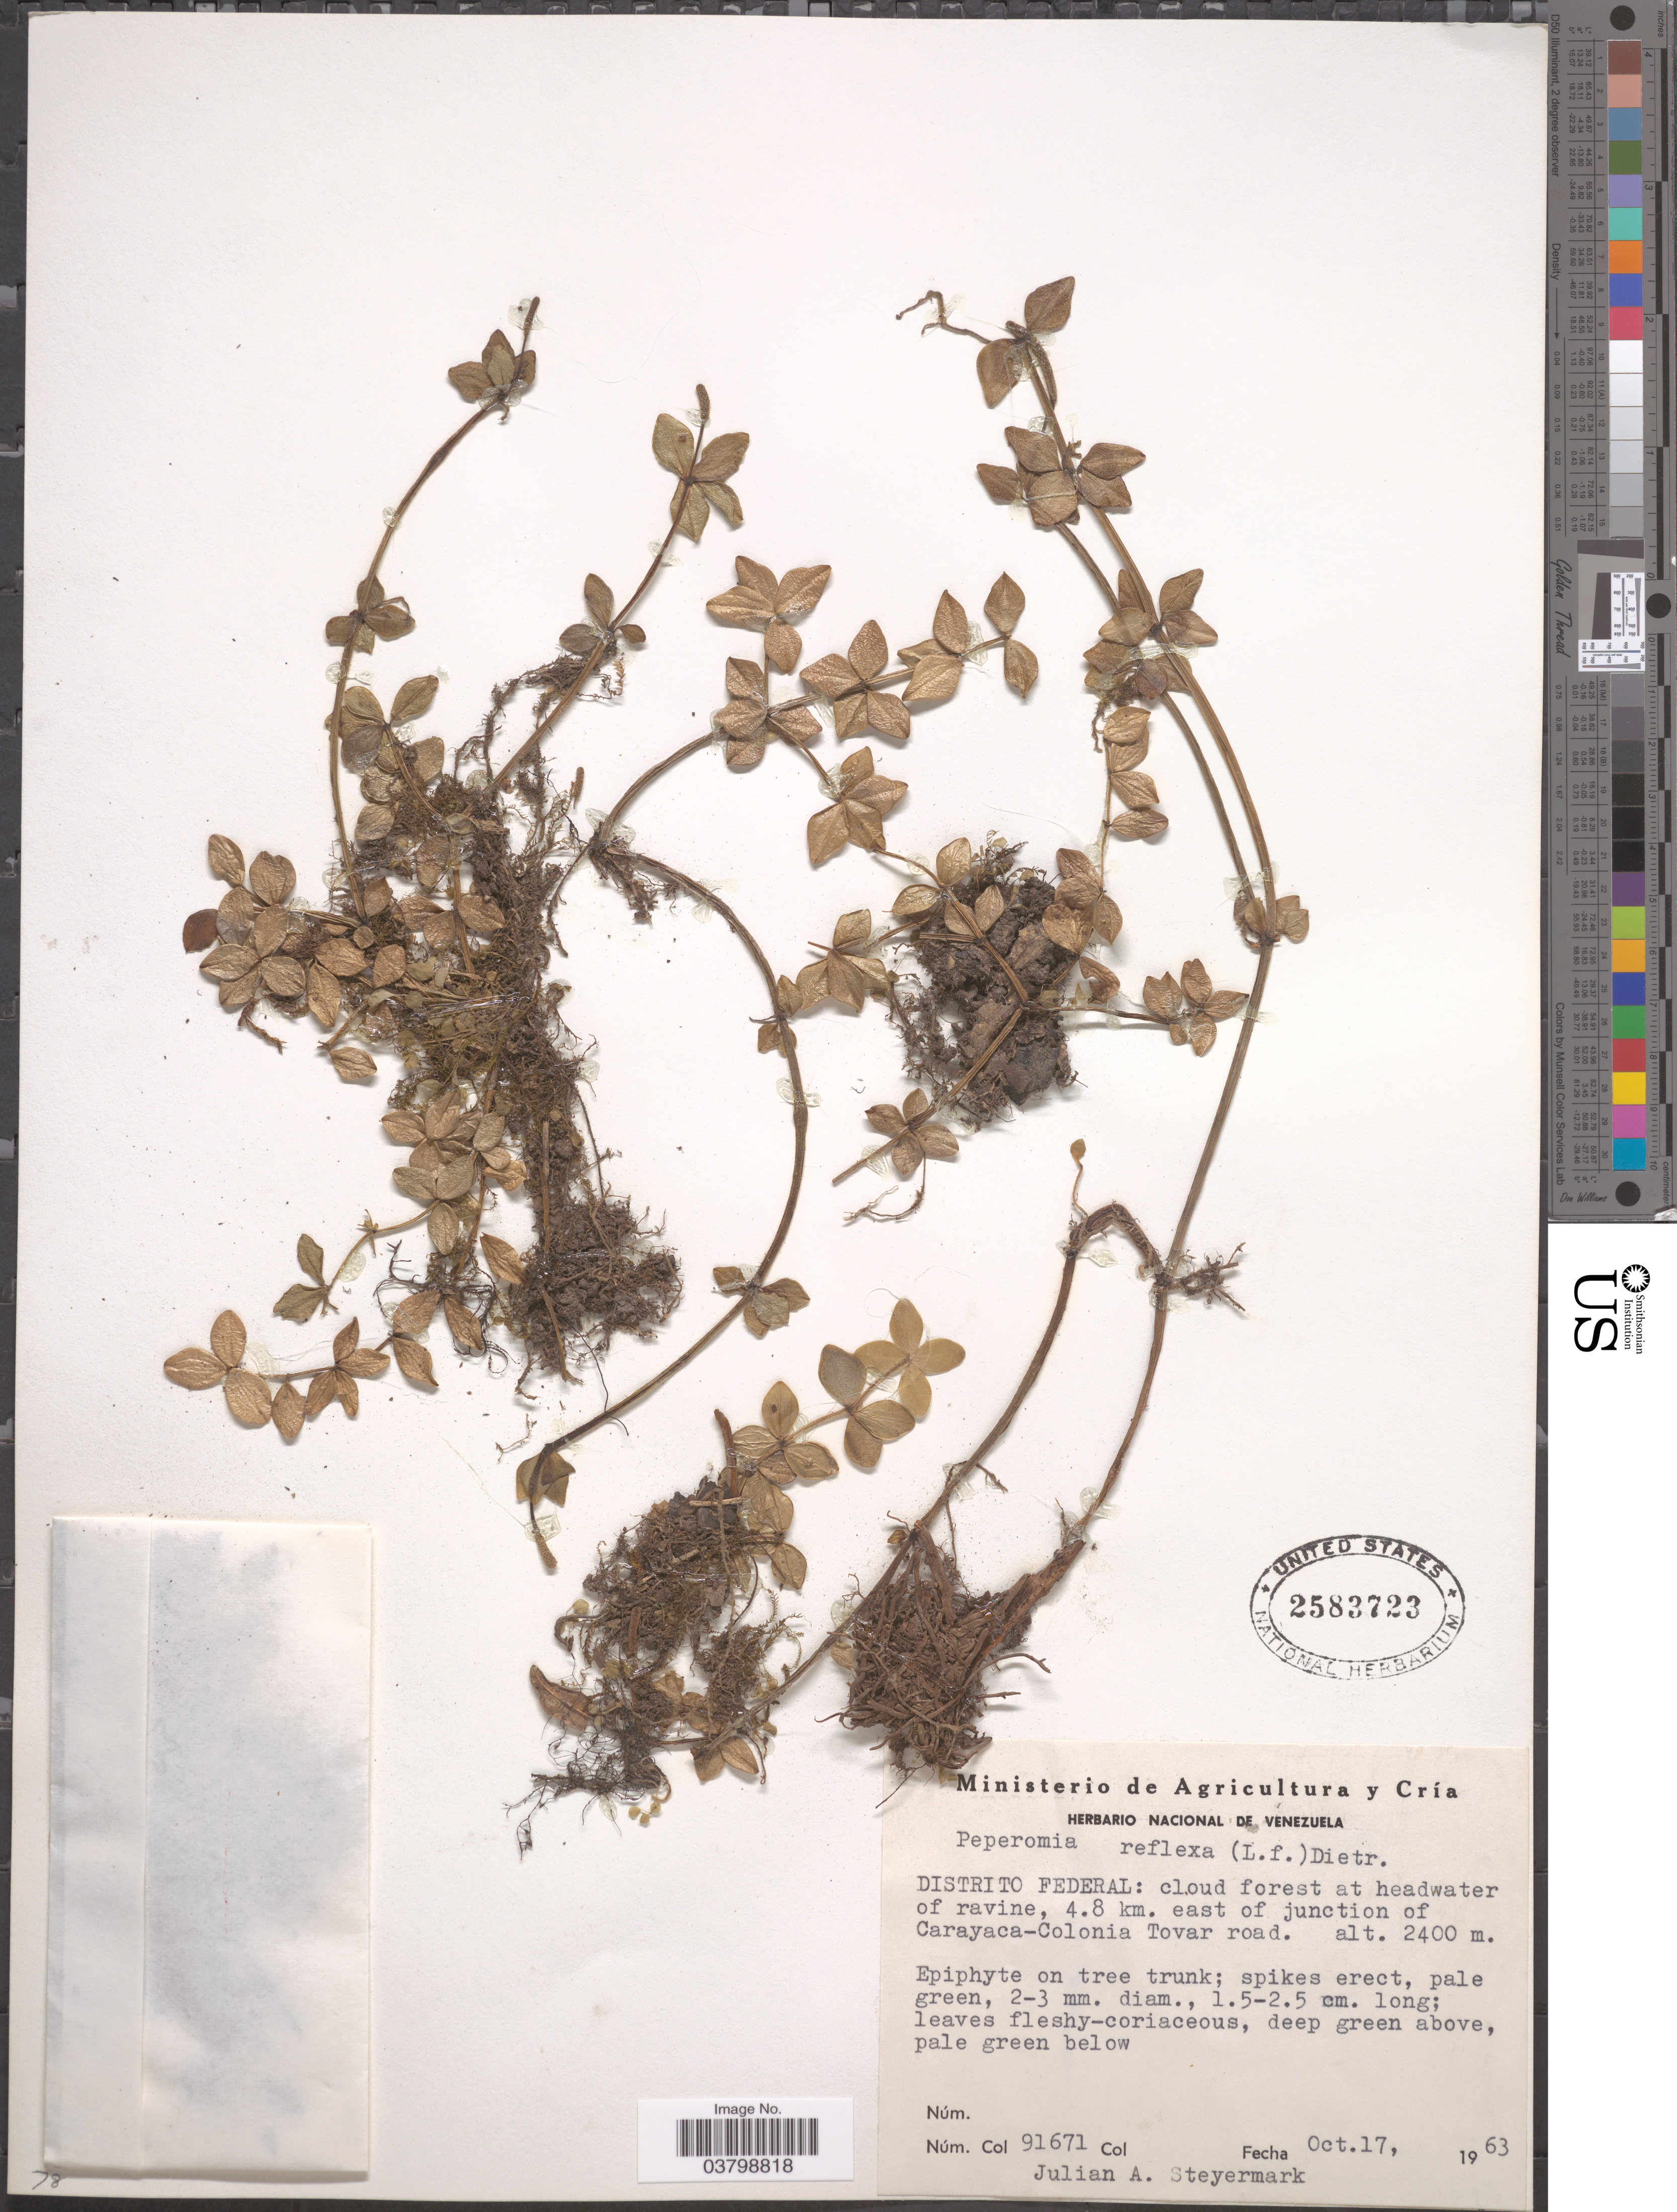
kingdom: Plantae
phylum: Tracheophyta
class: Magnoliopsida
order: Piperales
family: Piperaceae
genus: Peperomia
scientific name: Peperomia tetraphylla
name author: (G. Forst.) Hook. & Arn.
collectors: J. Steyermark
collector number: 91671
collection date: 1963-10-17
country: Venezuela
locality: Distrito Federal: at headwater of ravine, 4.8 km. east of junction of Carayaca-Colonia Tovar road.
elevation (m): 2400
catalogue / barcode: US 2583723